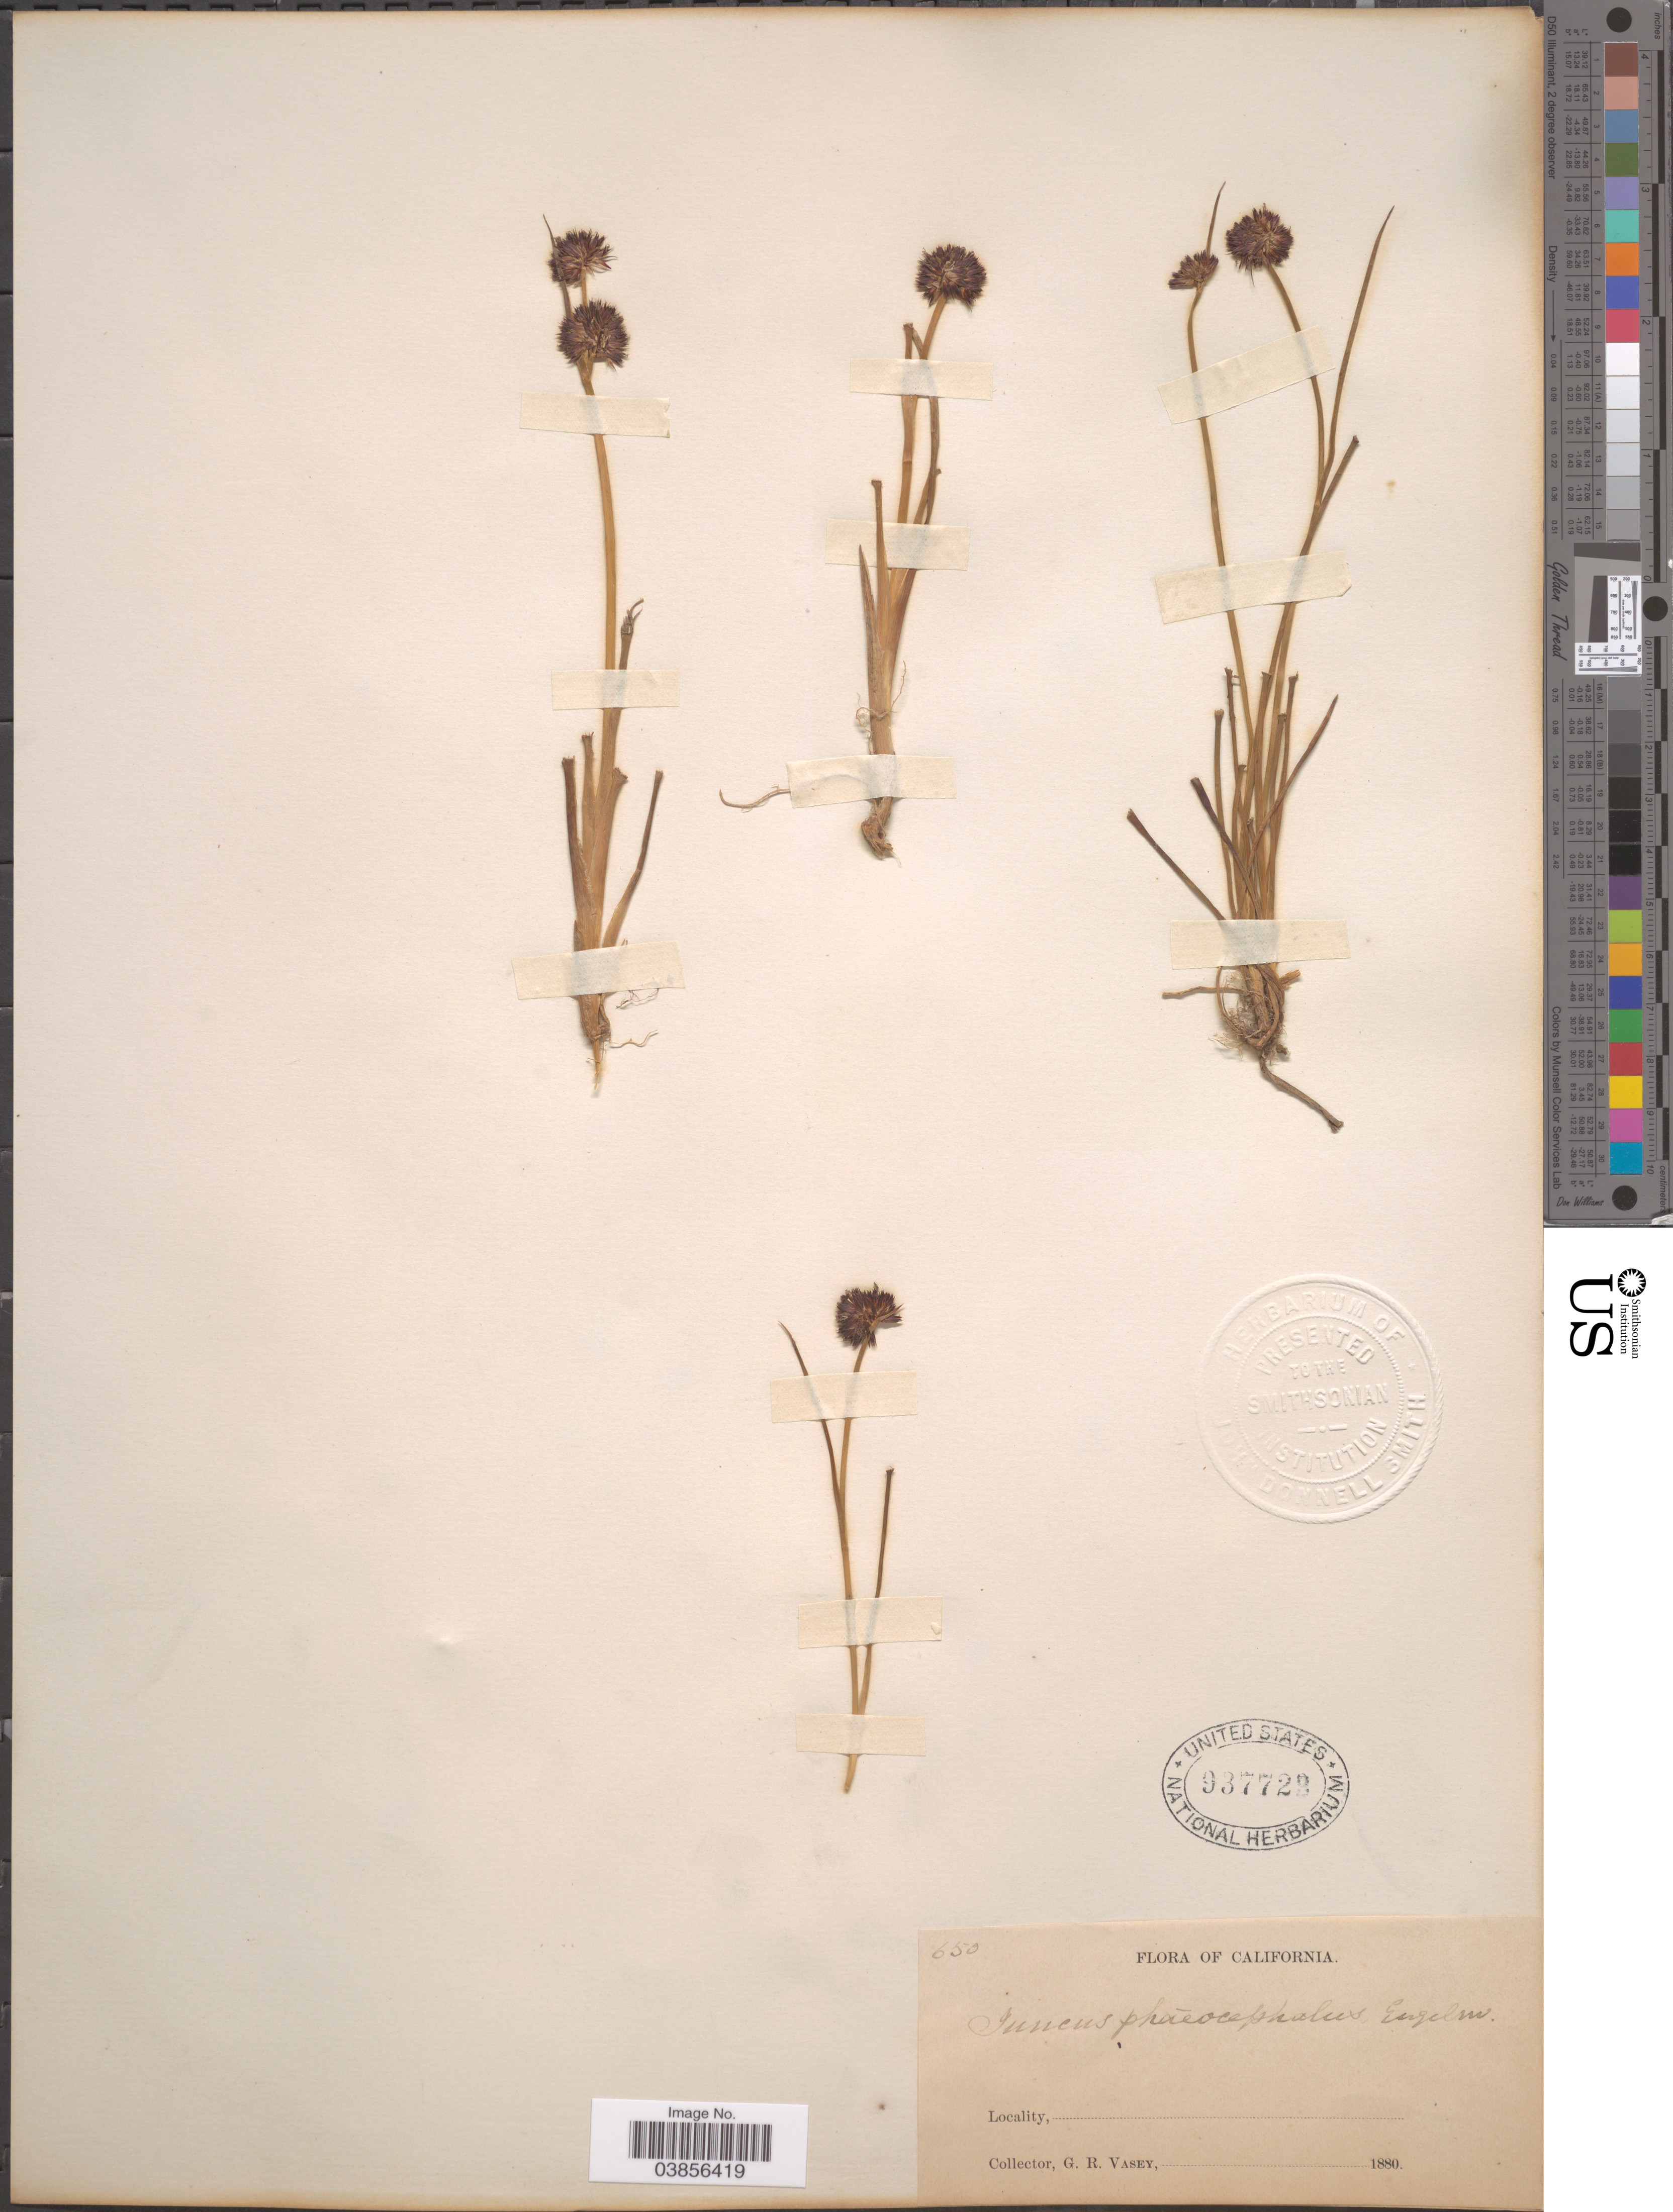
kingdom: Plantae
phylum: Tracheophyta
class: Liliopsida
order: Poales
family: Juncaceae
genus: Juncus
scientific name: Juncus phaeocephalus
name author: Engelm.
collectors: G. R. Vasey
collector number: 650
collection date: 1880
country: United States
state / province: California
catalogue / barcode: US 937728